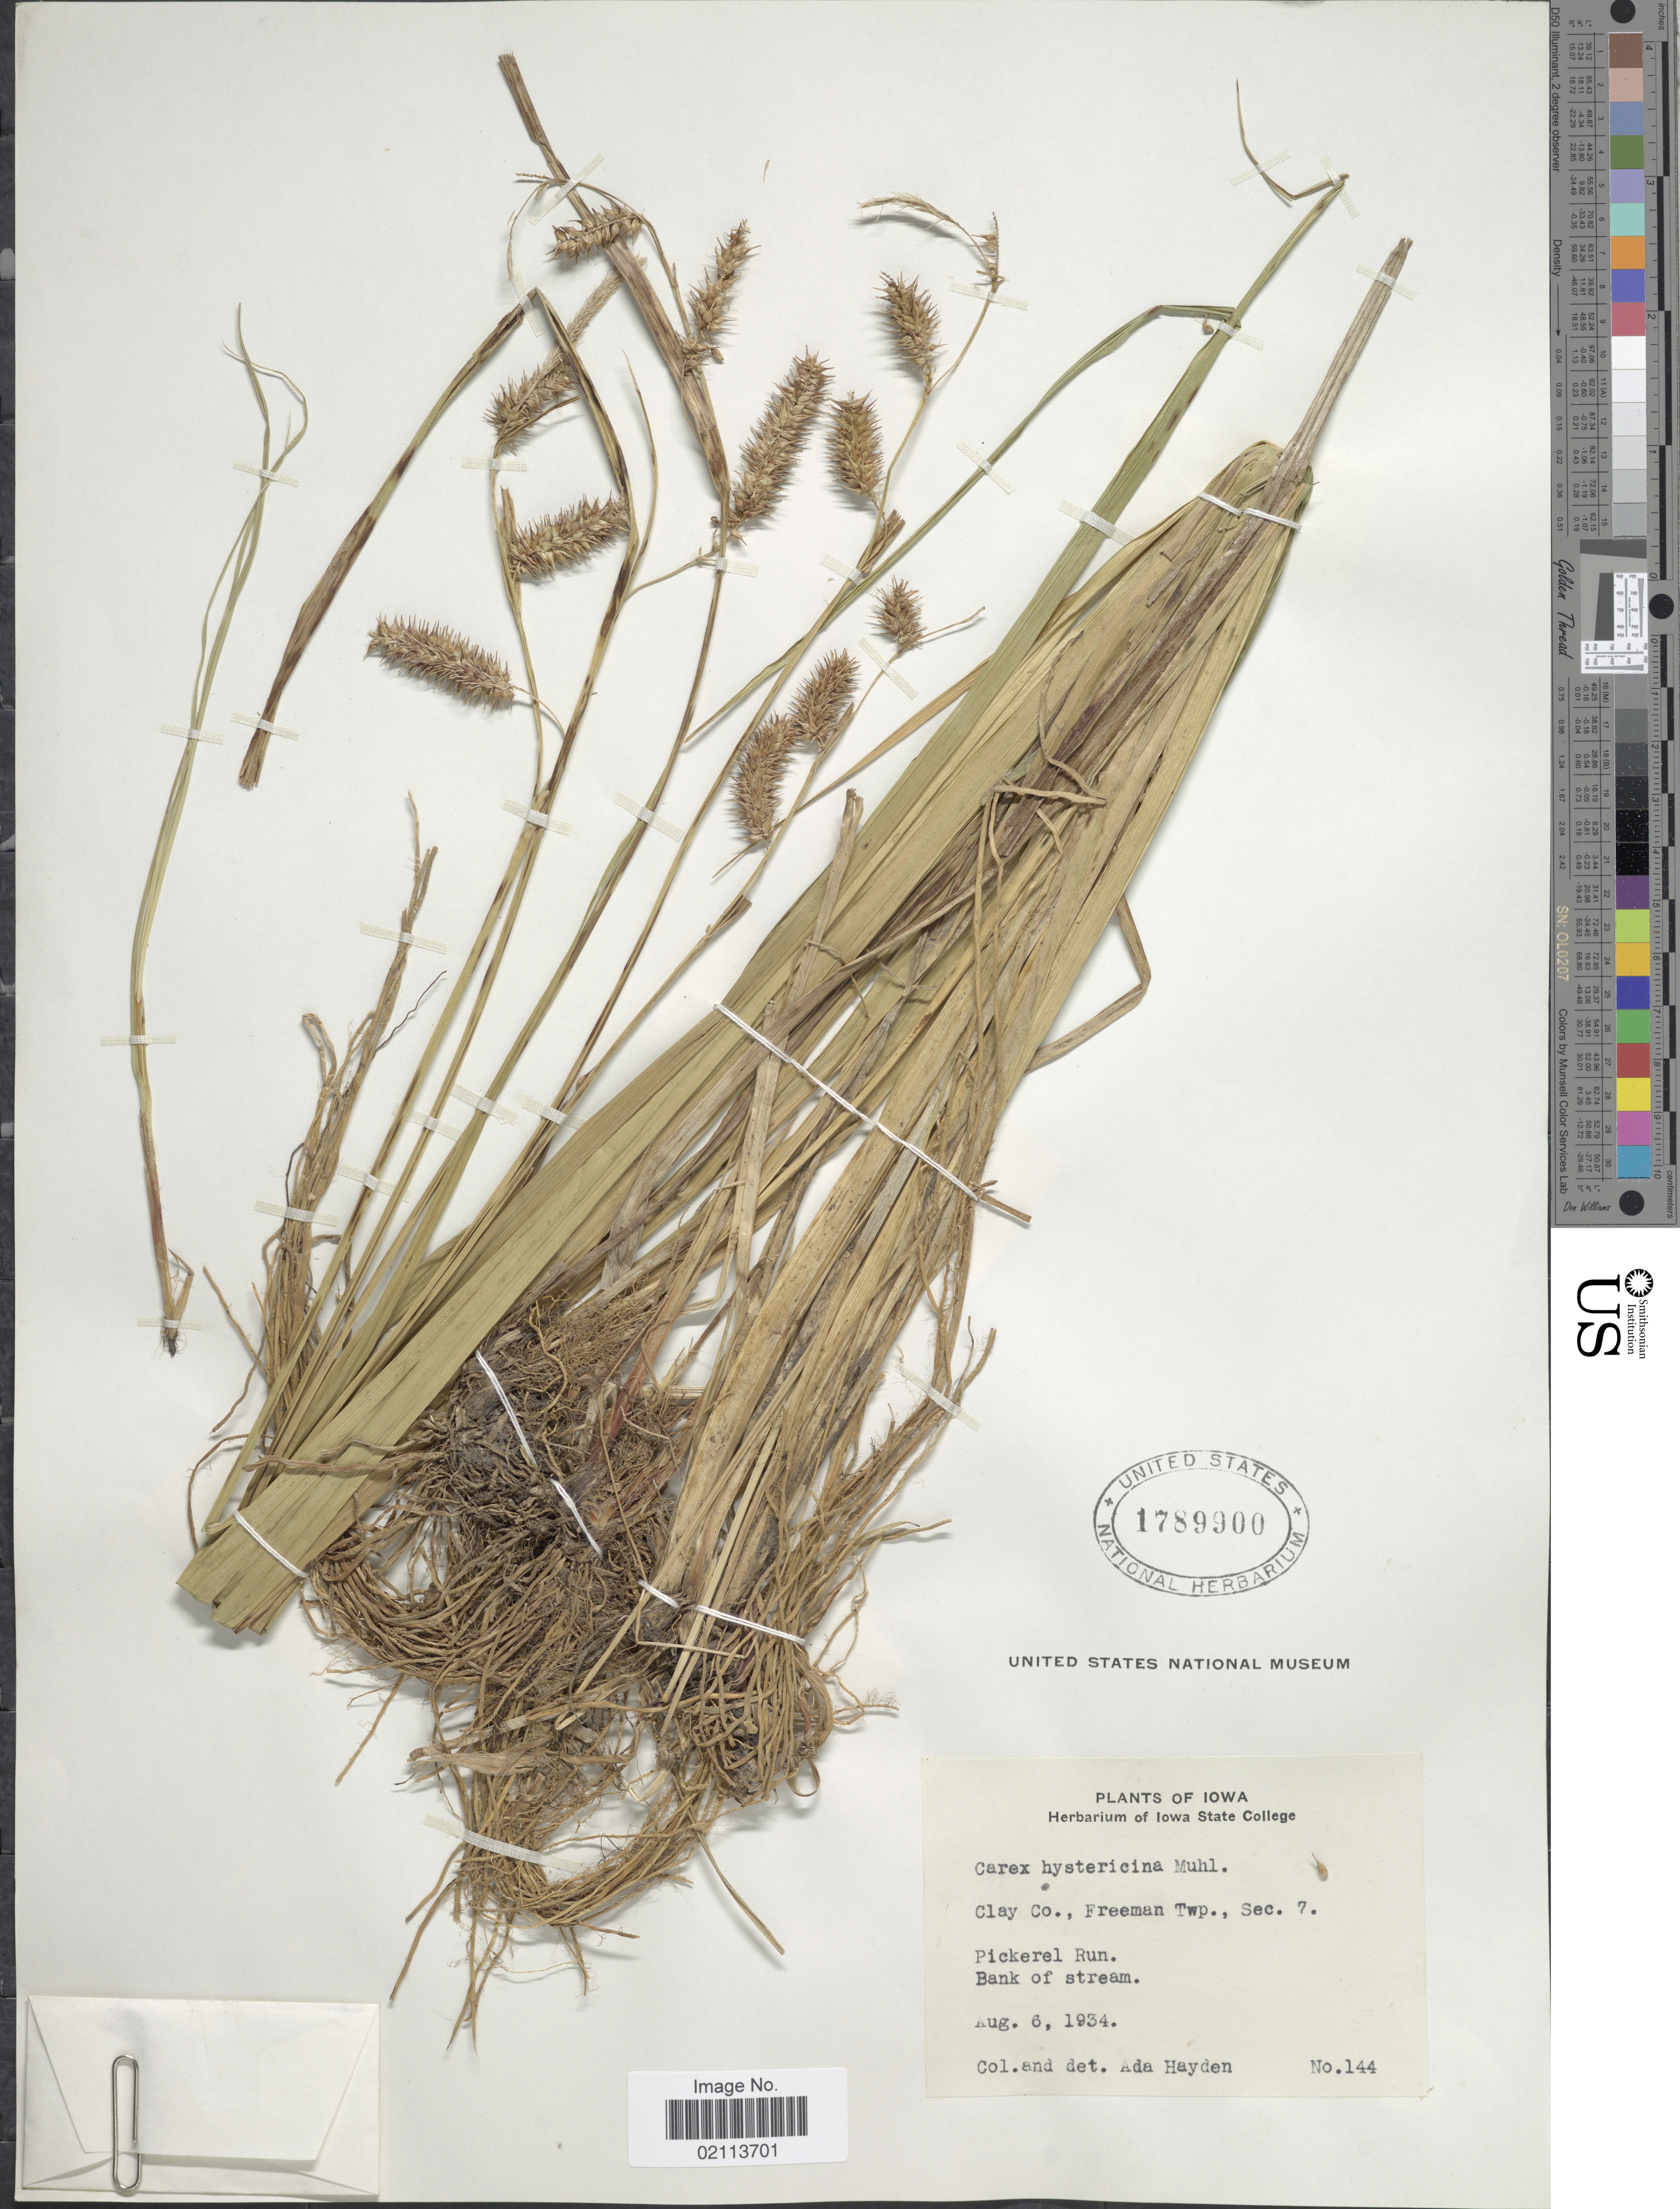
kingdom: Plantae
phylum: Tracheophyta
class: Liliopsida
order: Poales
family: Cyperaceae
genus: Carex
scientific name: Carex hystericina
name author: Muhl. ex Willd.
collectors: Ada Hayden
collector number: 144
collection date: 1934-08-06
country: United States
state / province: Iowa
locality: Clay Co., Freeman Twp., Sec. 7, Pickerel Run, Bank of stream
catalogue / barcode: US 1789900